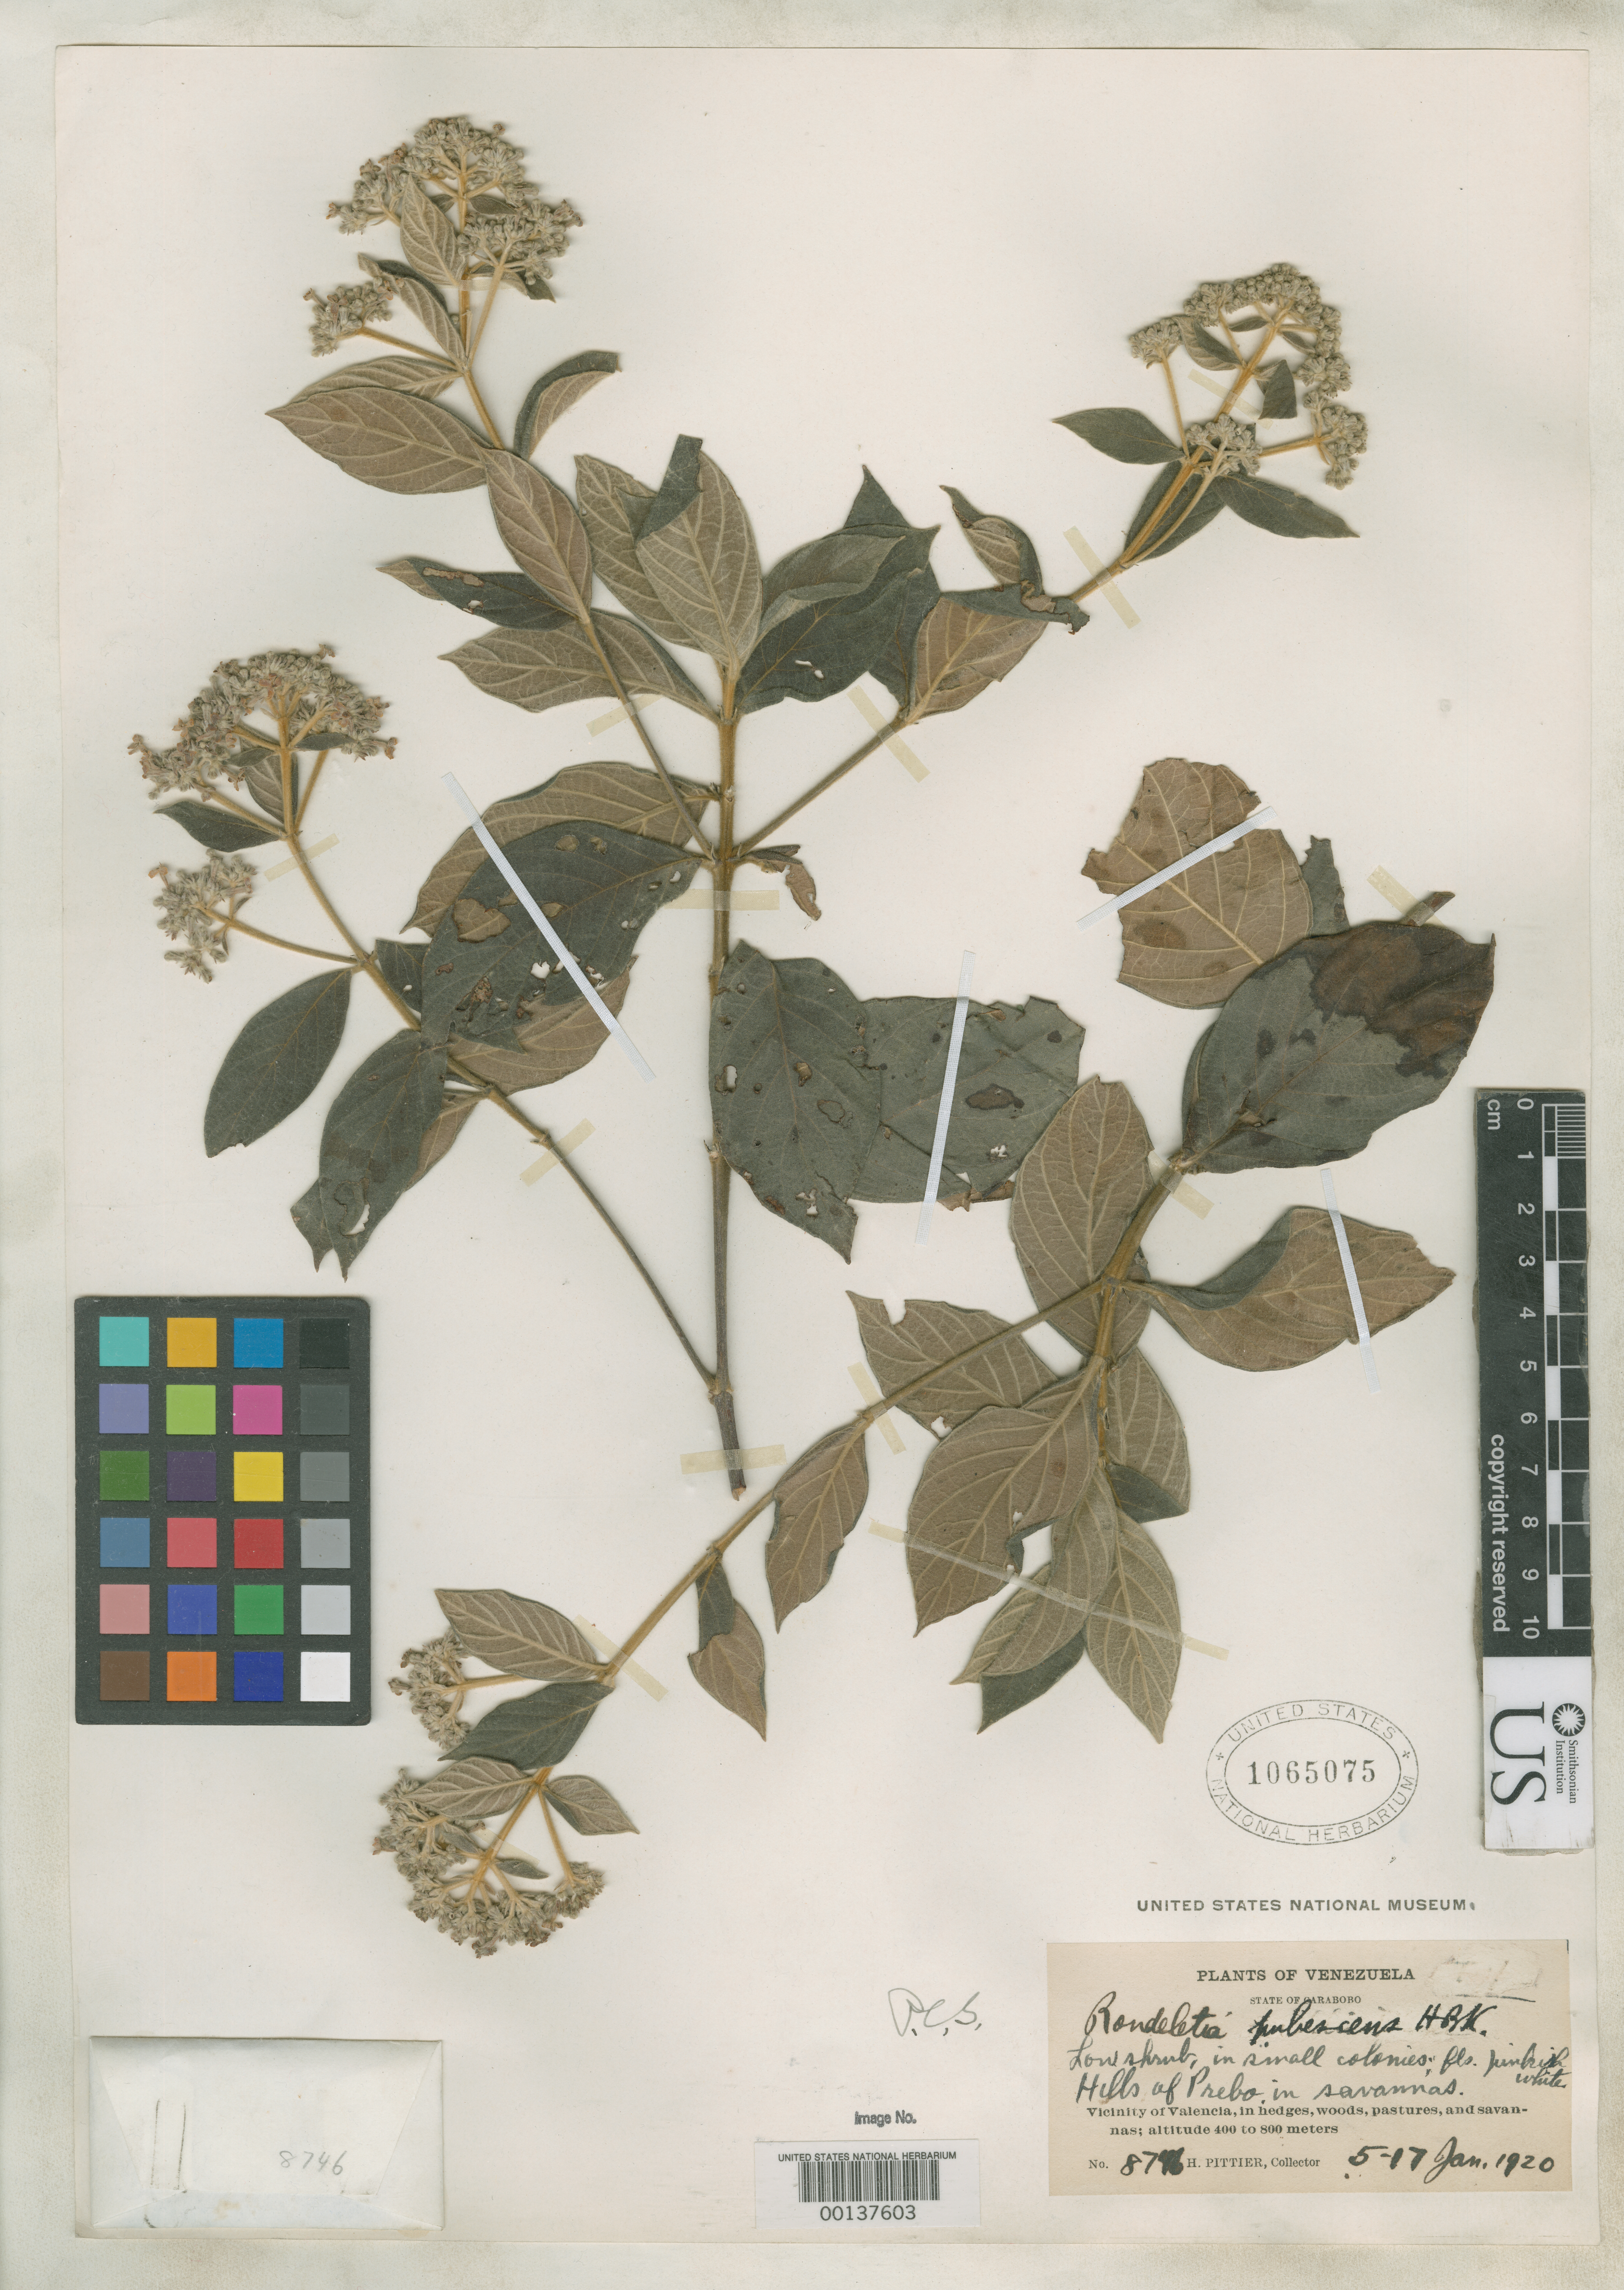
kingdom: Plantae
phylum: Tracheophyta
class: Magnoliopsida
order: Gentianales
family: Rubiaceae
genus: Rondeletia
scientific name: Rondeletia mollis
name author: S.F. Blake ex Steyerm.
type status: Holotype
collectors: H. F. Pittier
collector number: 8746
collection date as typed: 05 Jan 1920 to 17 Jan 1920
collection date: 1920-01-05/1920-01-17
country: Venezuela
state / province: Carabobo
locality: Prebor Hills, vicinity of Valencia.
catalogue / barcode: US 1065075